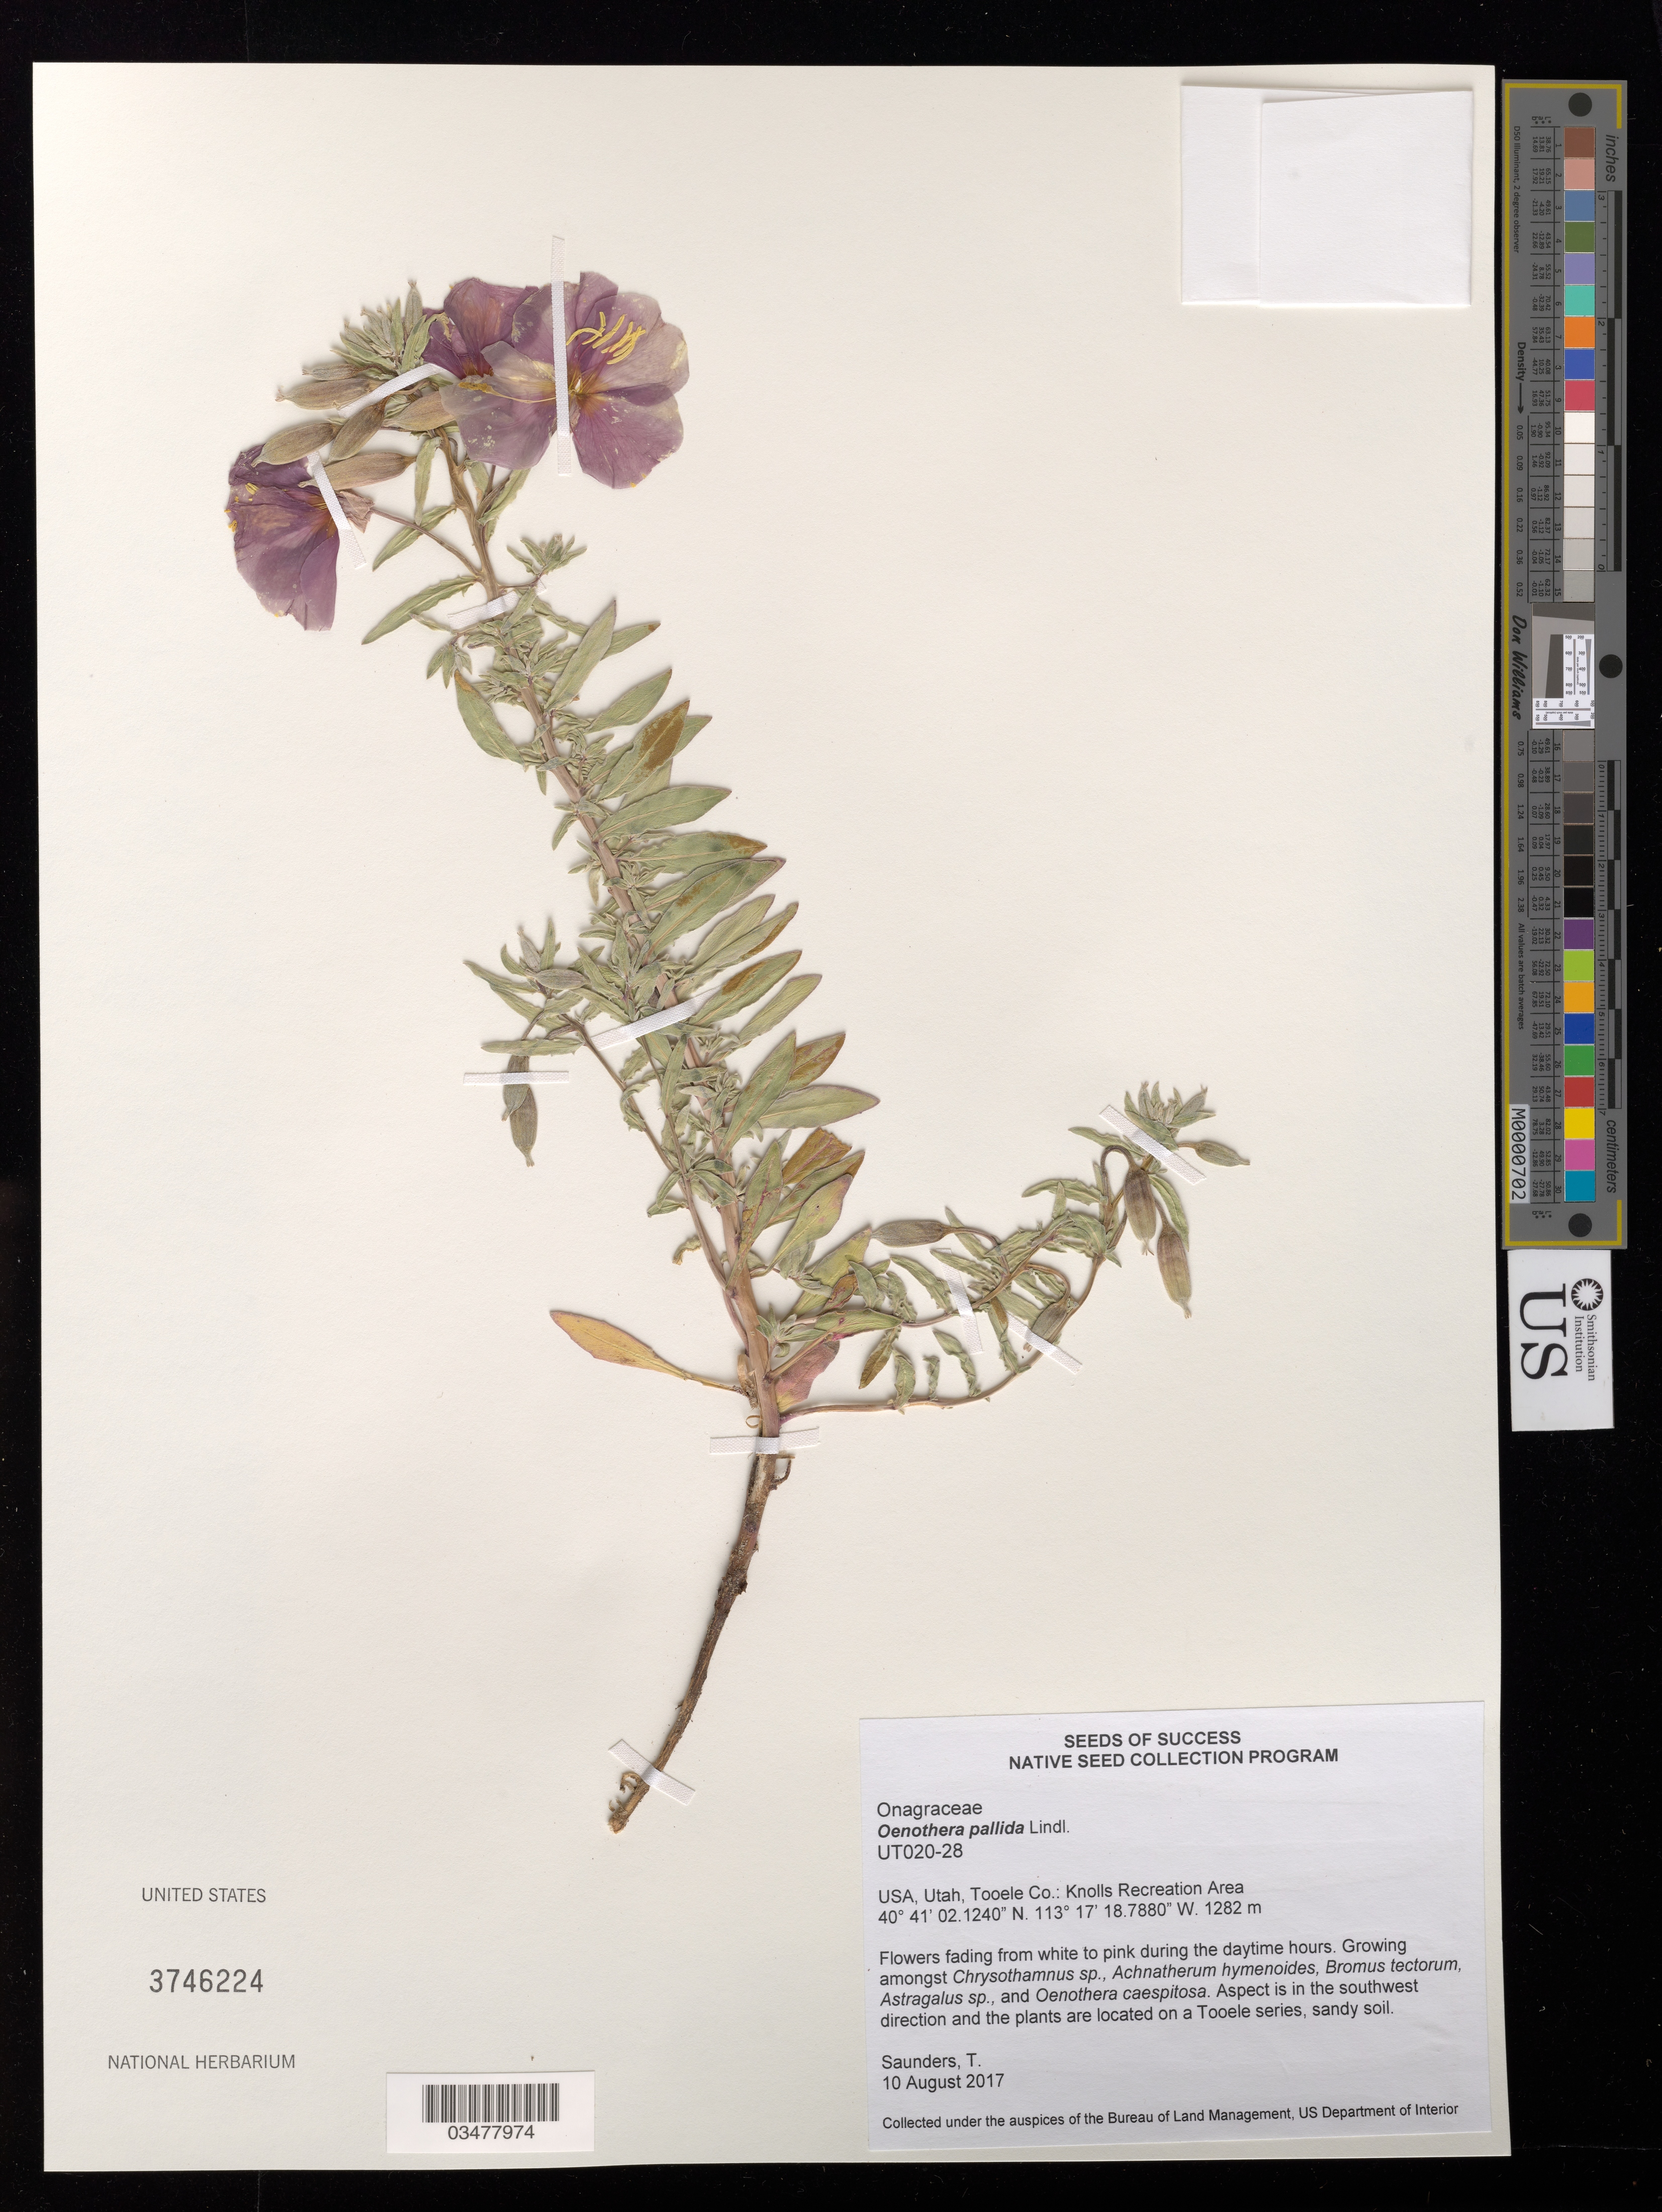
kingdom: Plantae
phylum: Tracheophyta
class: Magnoliopsida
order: Myrtales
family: Onagraceae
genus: Oenothera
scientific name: Oenothera pallida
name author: Lindl.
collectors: T. Saunders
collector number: UT020-28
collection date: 2017-08-10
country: United States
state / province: Utah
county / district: Tooele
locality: Knolls Recreation Area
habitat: Desert shrub. Sandy soil. With Achnatherum hymenoides, Bromus tectorum, Astragalus sp, ect.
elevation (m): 1282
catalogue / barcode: US 3746224